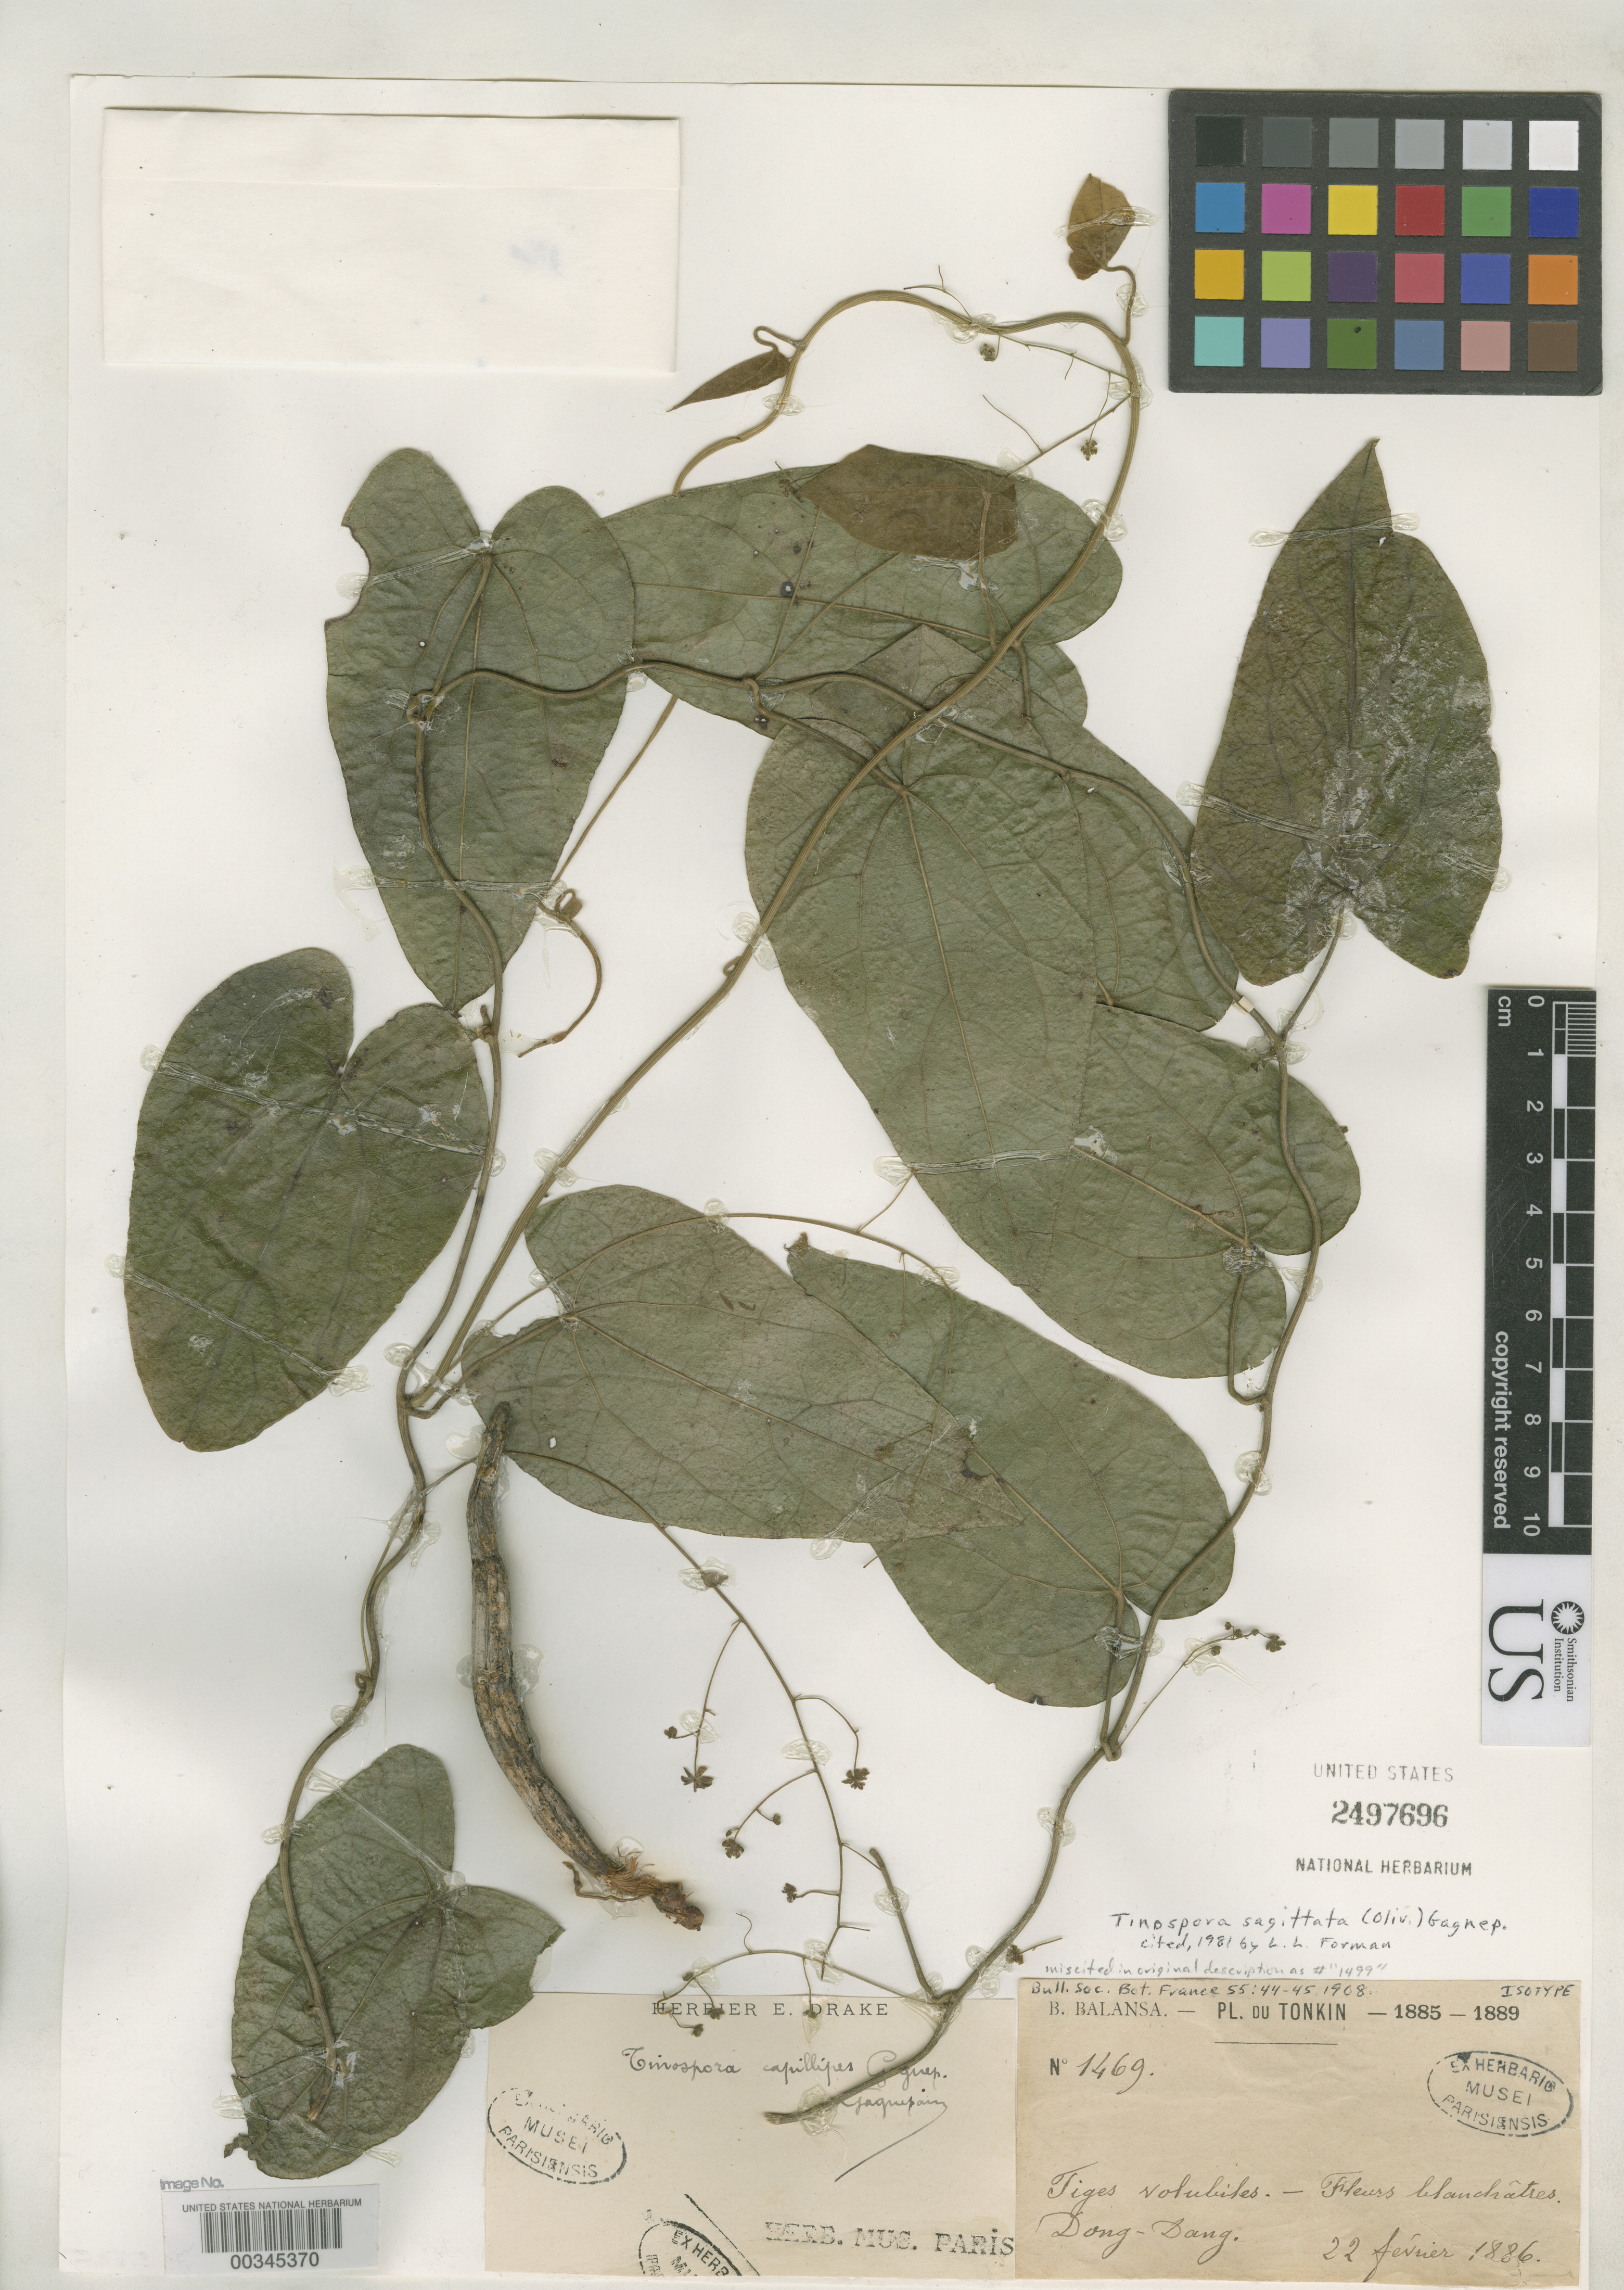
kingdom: Plantae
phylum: Tracheophyta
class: Magnoliopsida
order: Ranunculales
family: Menispermaceae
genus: Tinospora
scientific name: Tinospora capillipes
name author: Gagnep.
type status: Isotype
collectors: B. Balansa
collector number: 1469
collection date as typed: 22 Feb 1886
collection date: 1886-02-22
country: Vietnam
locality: Dong-Dang.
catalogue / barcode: US 2497696